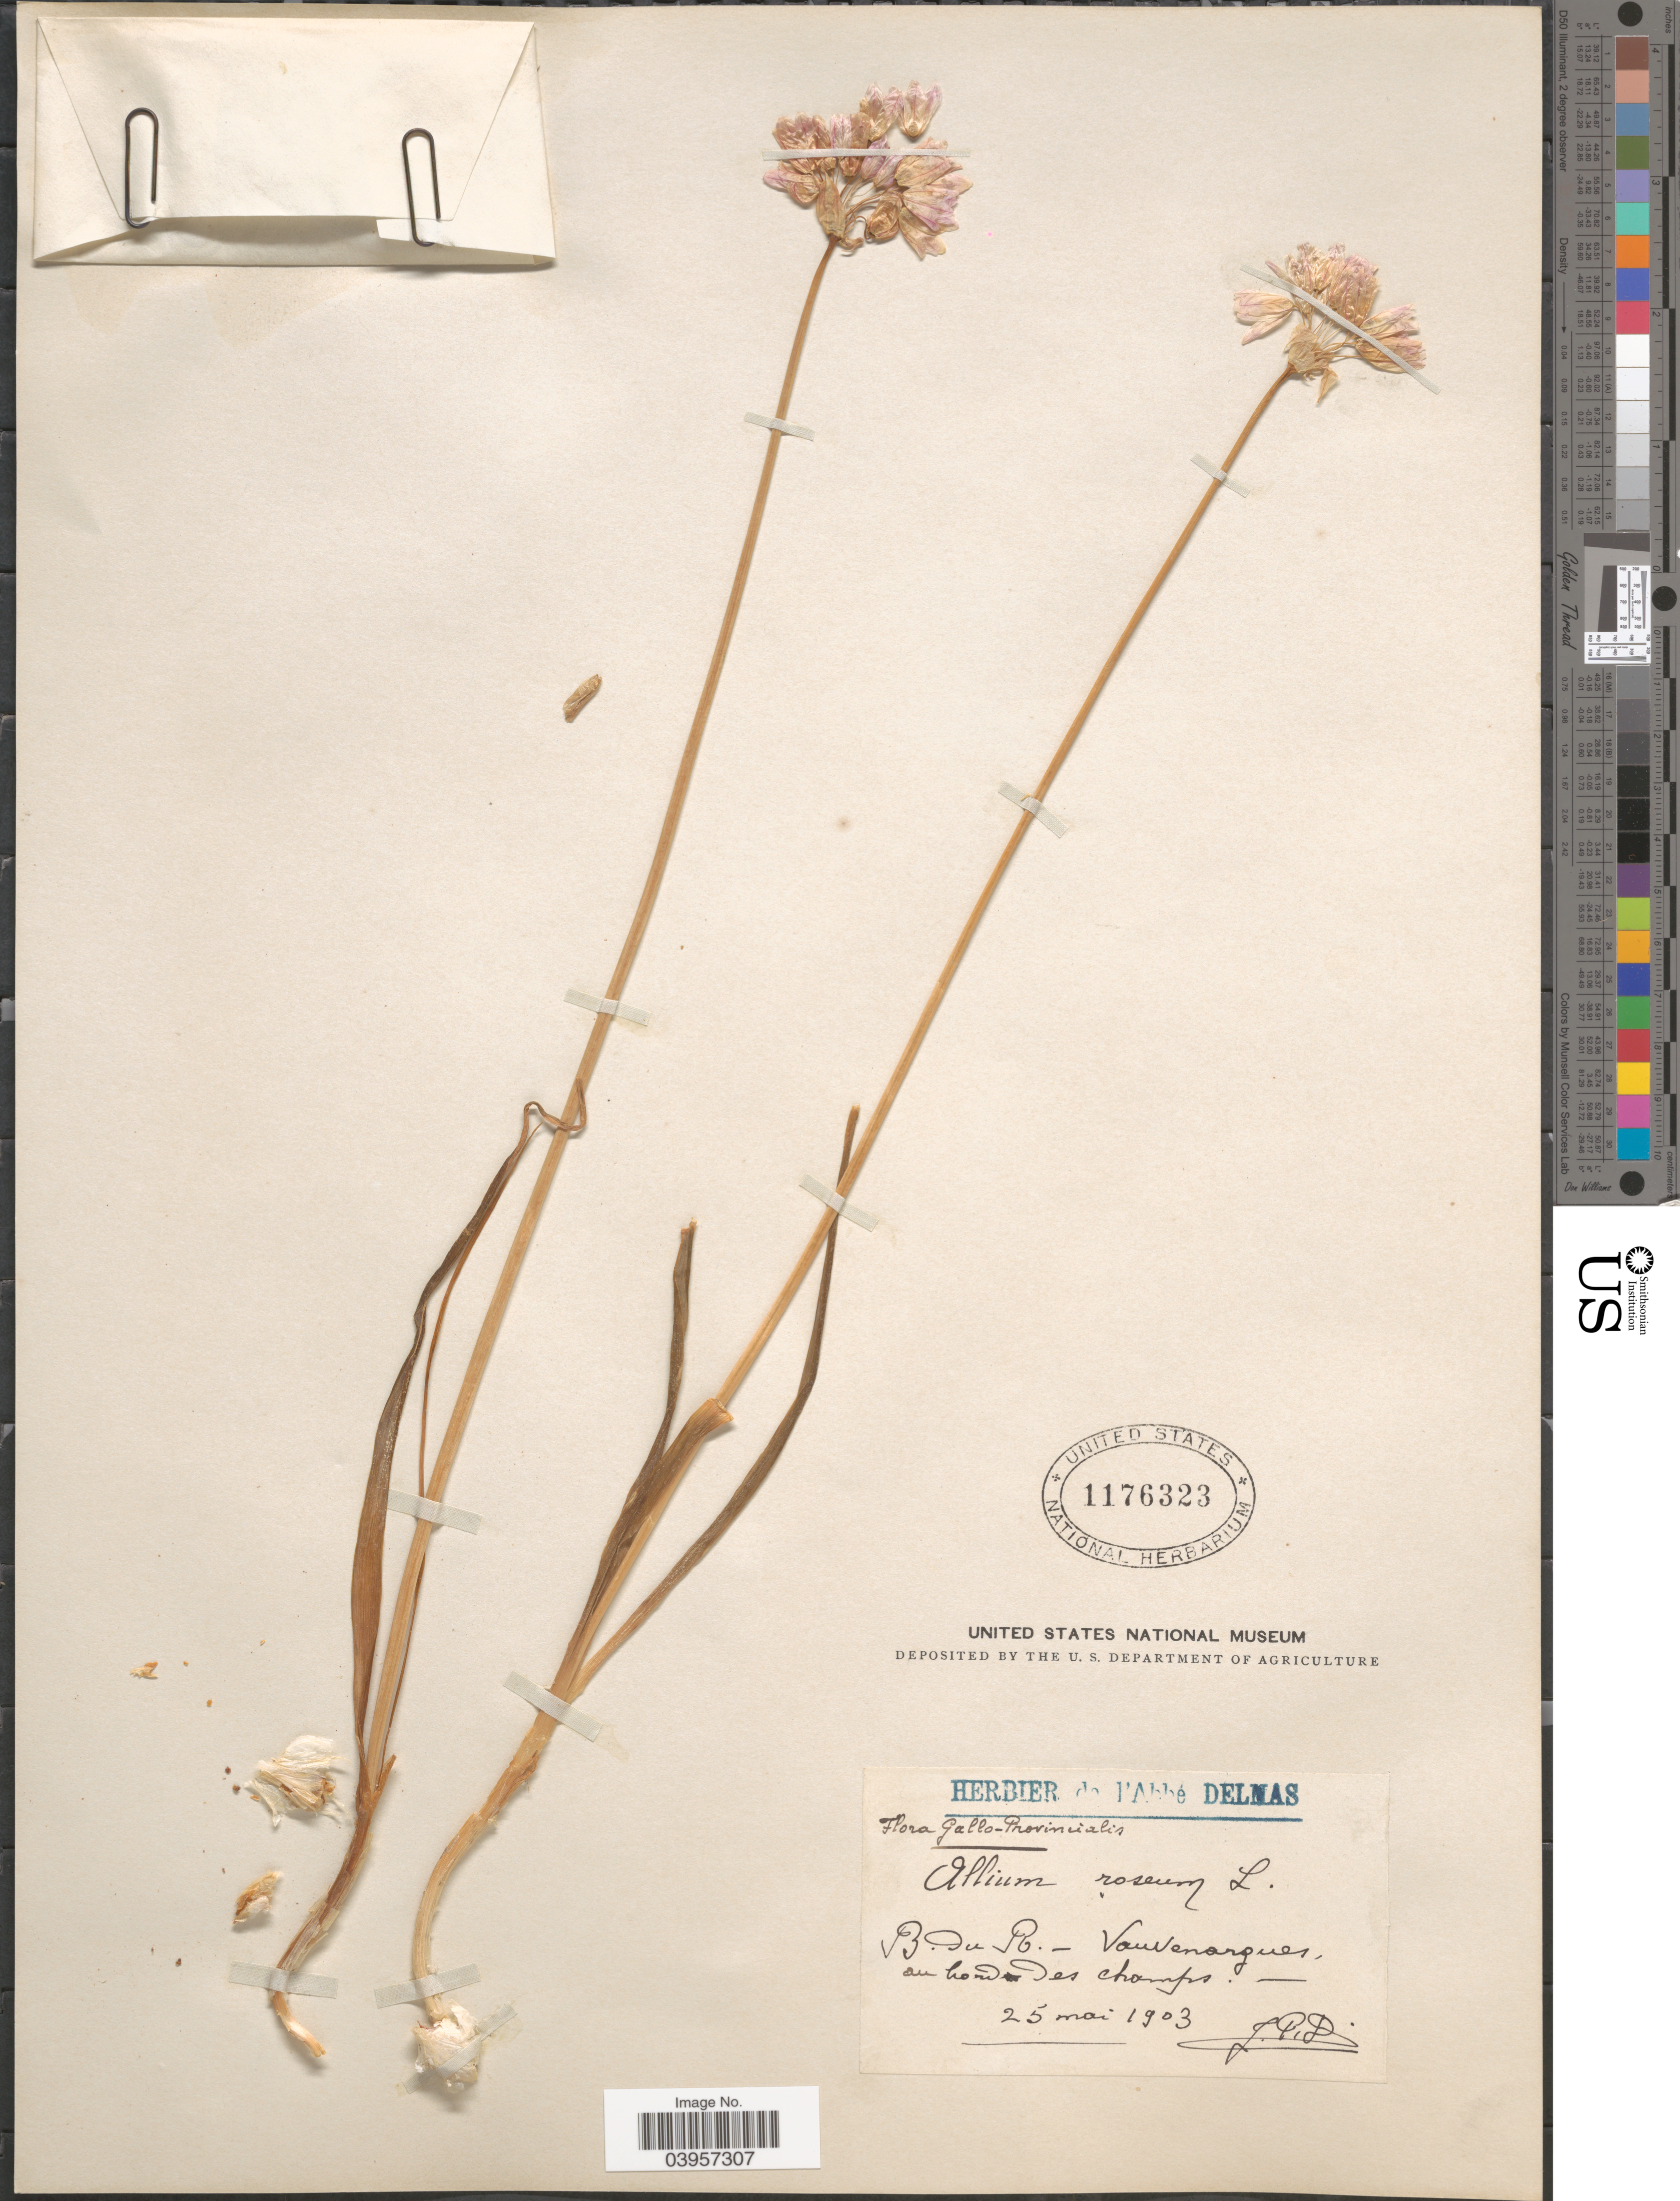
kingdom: Plantae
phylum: Tracheophyta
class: Liliopsida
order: Asparagales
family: Amaryllidaceae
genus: Allium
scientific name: Allium roseum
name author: L.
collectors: J. Delmas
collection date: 1903-05-25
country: France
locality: Gallo-Provincialis. B. du R. - Vauvenargues, au bord des champs.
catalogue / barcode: US 1176323